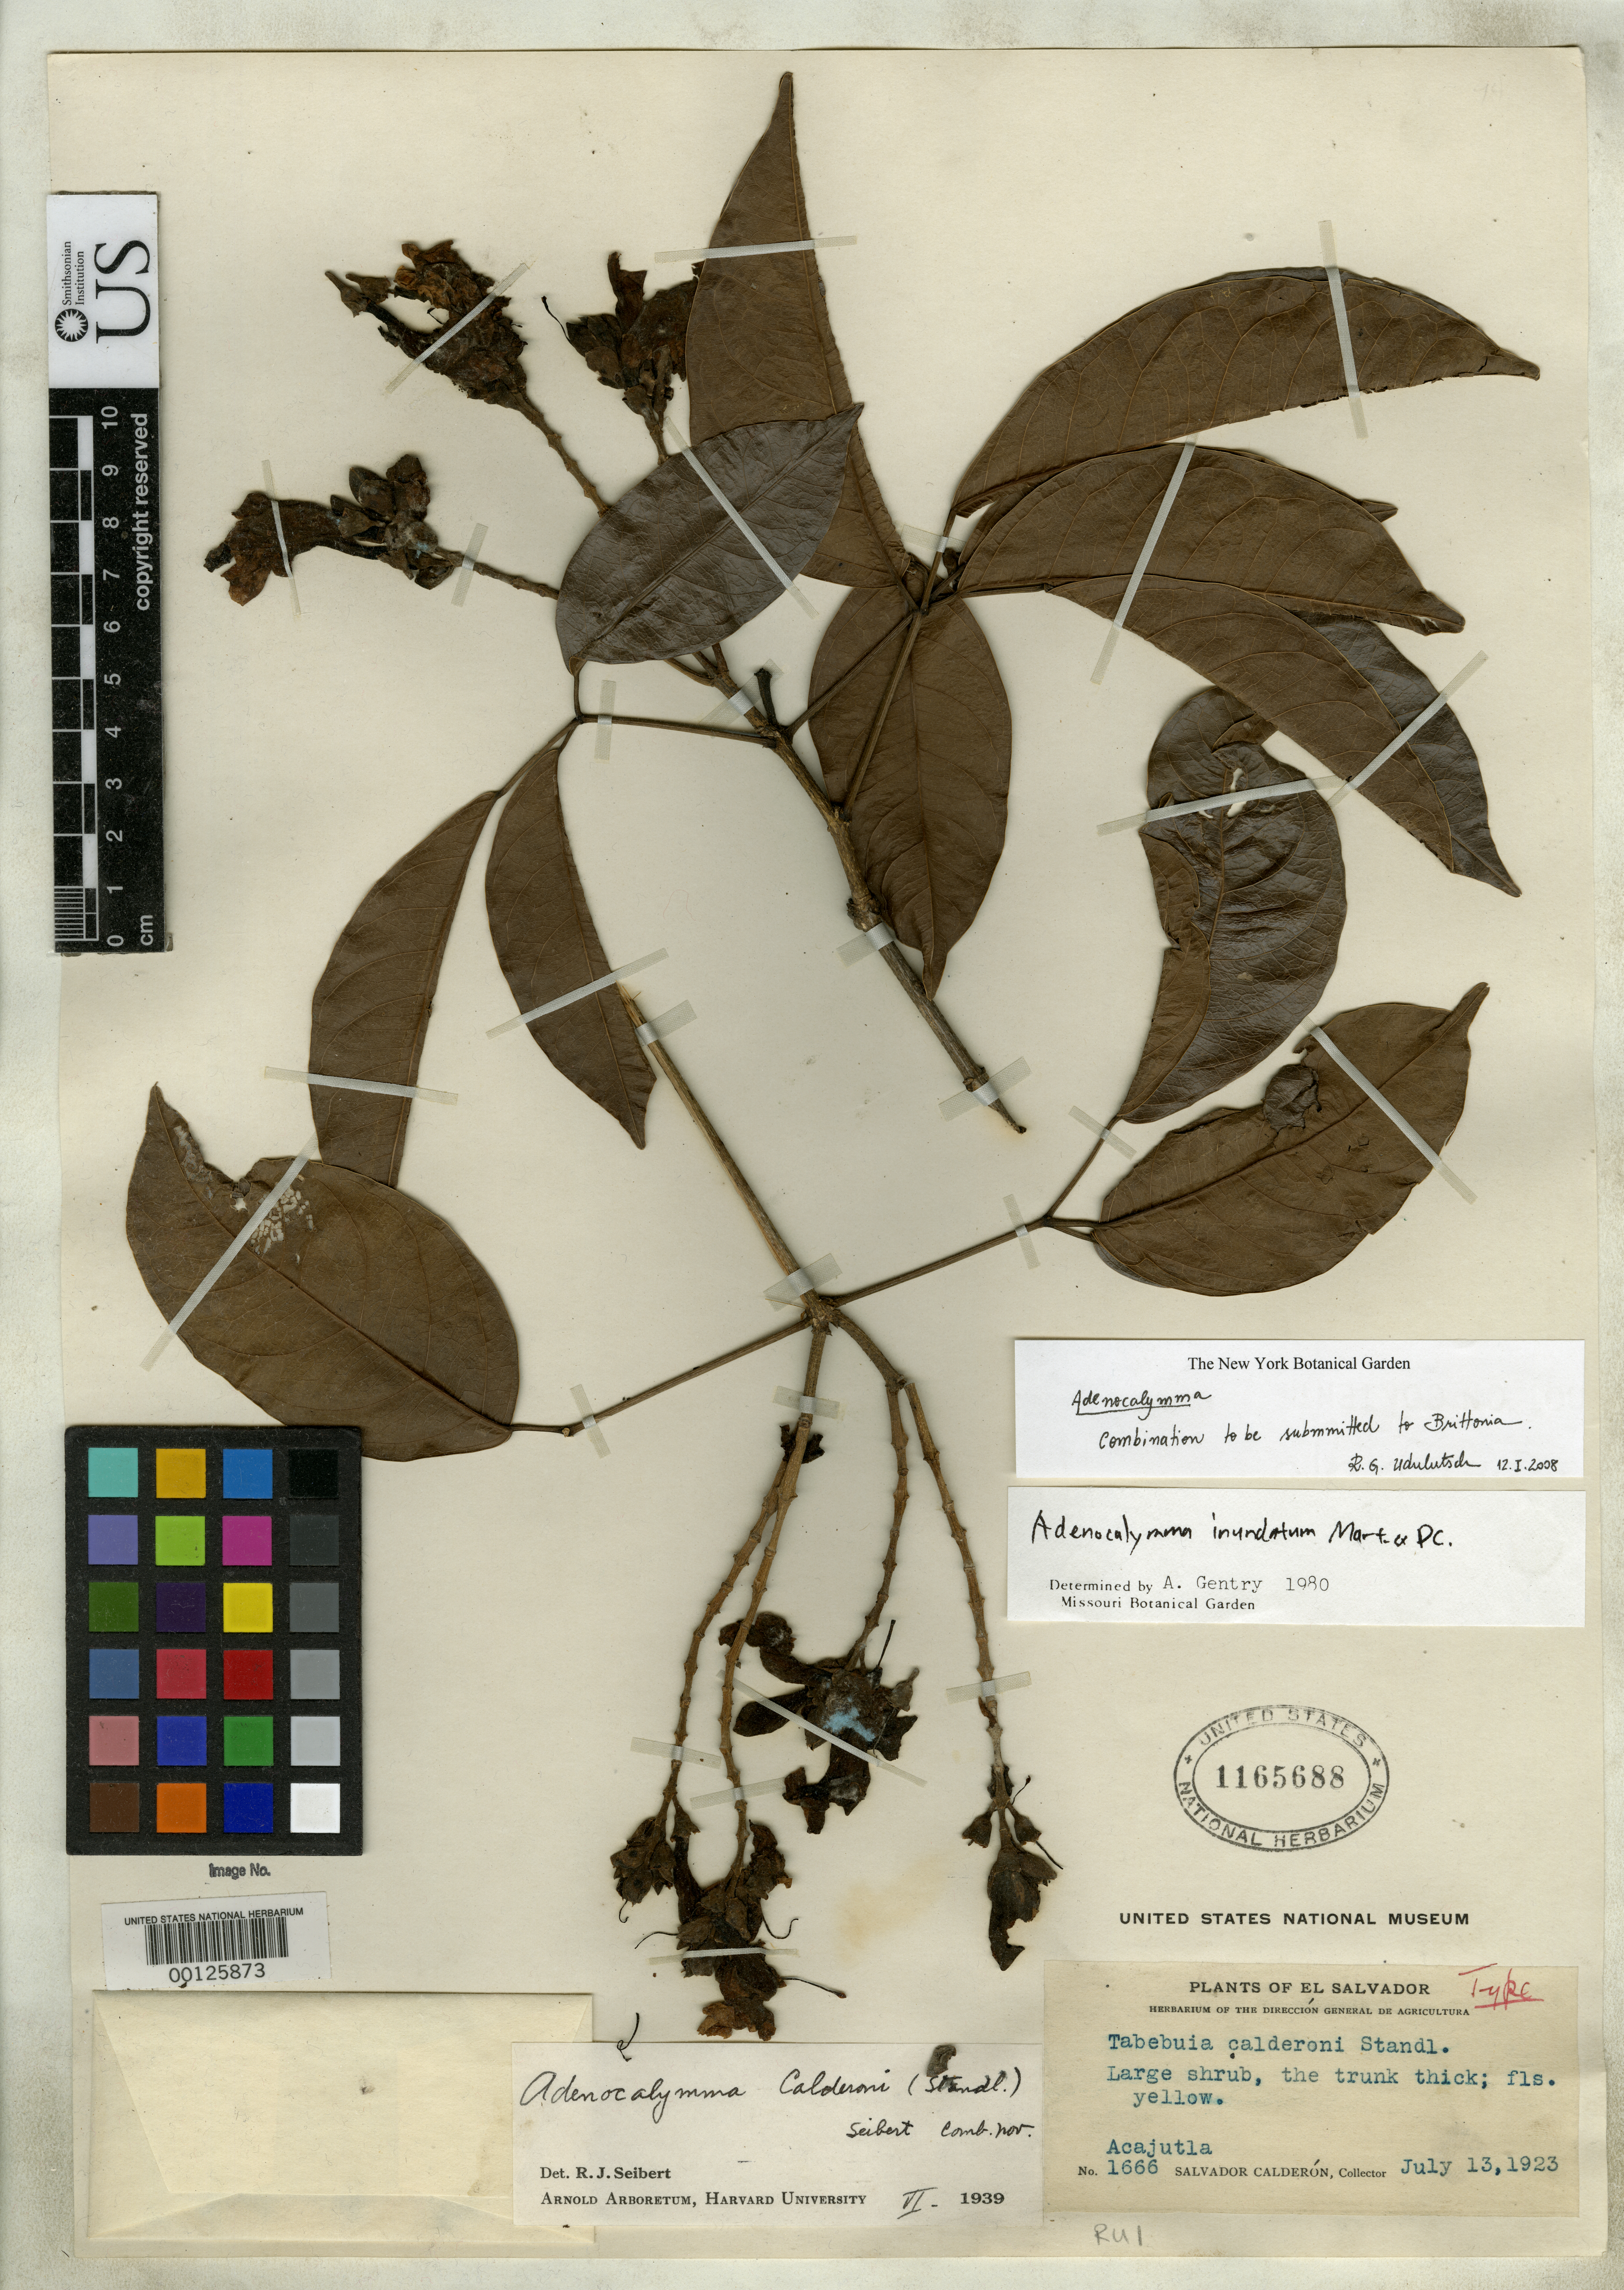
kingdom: Plantae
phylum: Tracheophyta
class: Magnoliopsida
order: Lamiales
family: Bignoniaceae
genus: Tabebuia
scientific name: Tabebuia calderonii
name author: Standl.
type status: Holotype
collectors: S. Calderón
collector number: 1666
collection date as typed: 13 Jul 1923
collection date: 1923-07-13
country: El Salvador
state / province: Sonsonate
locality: Acajutla.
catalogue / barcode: US 1165688